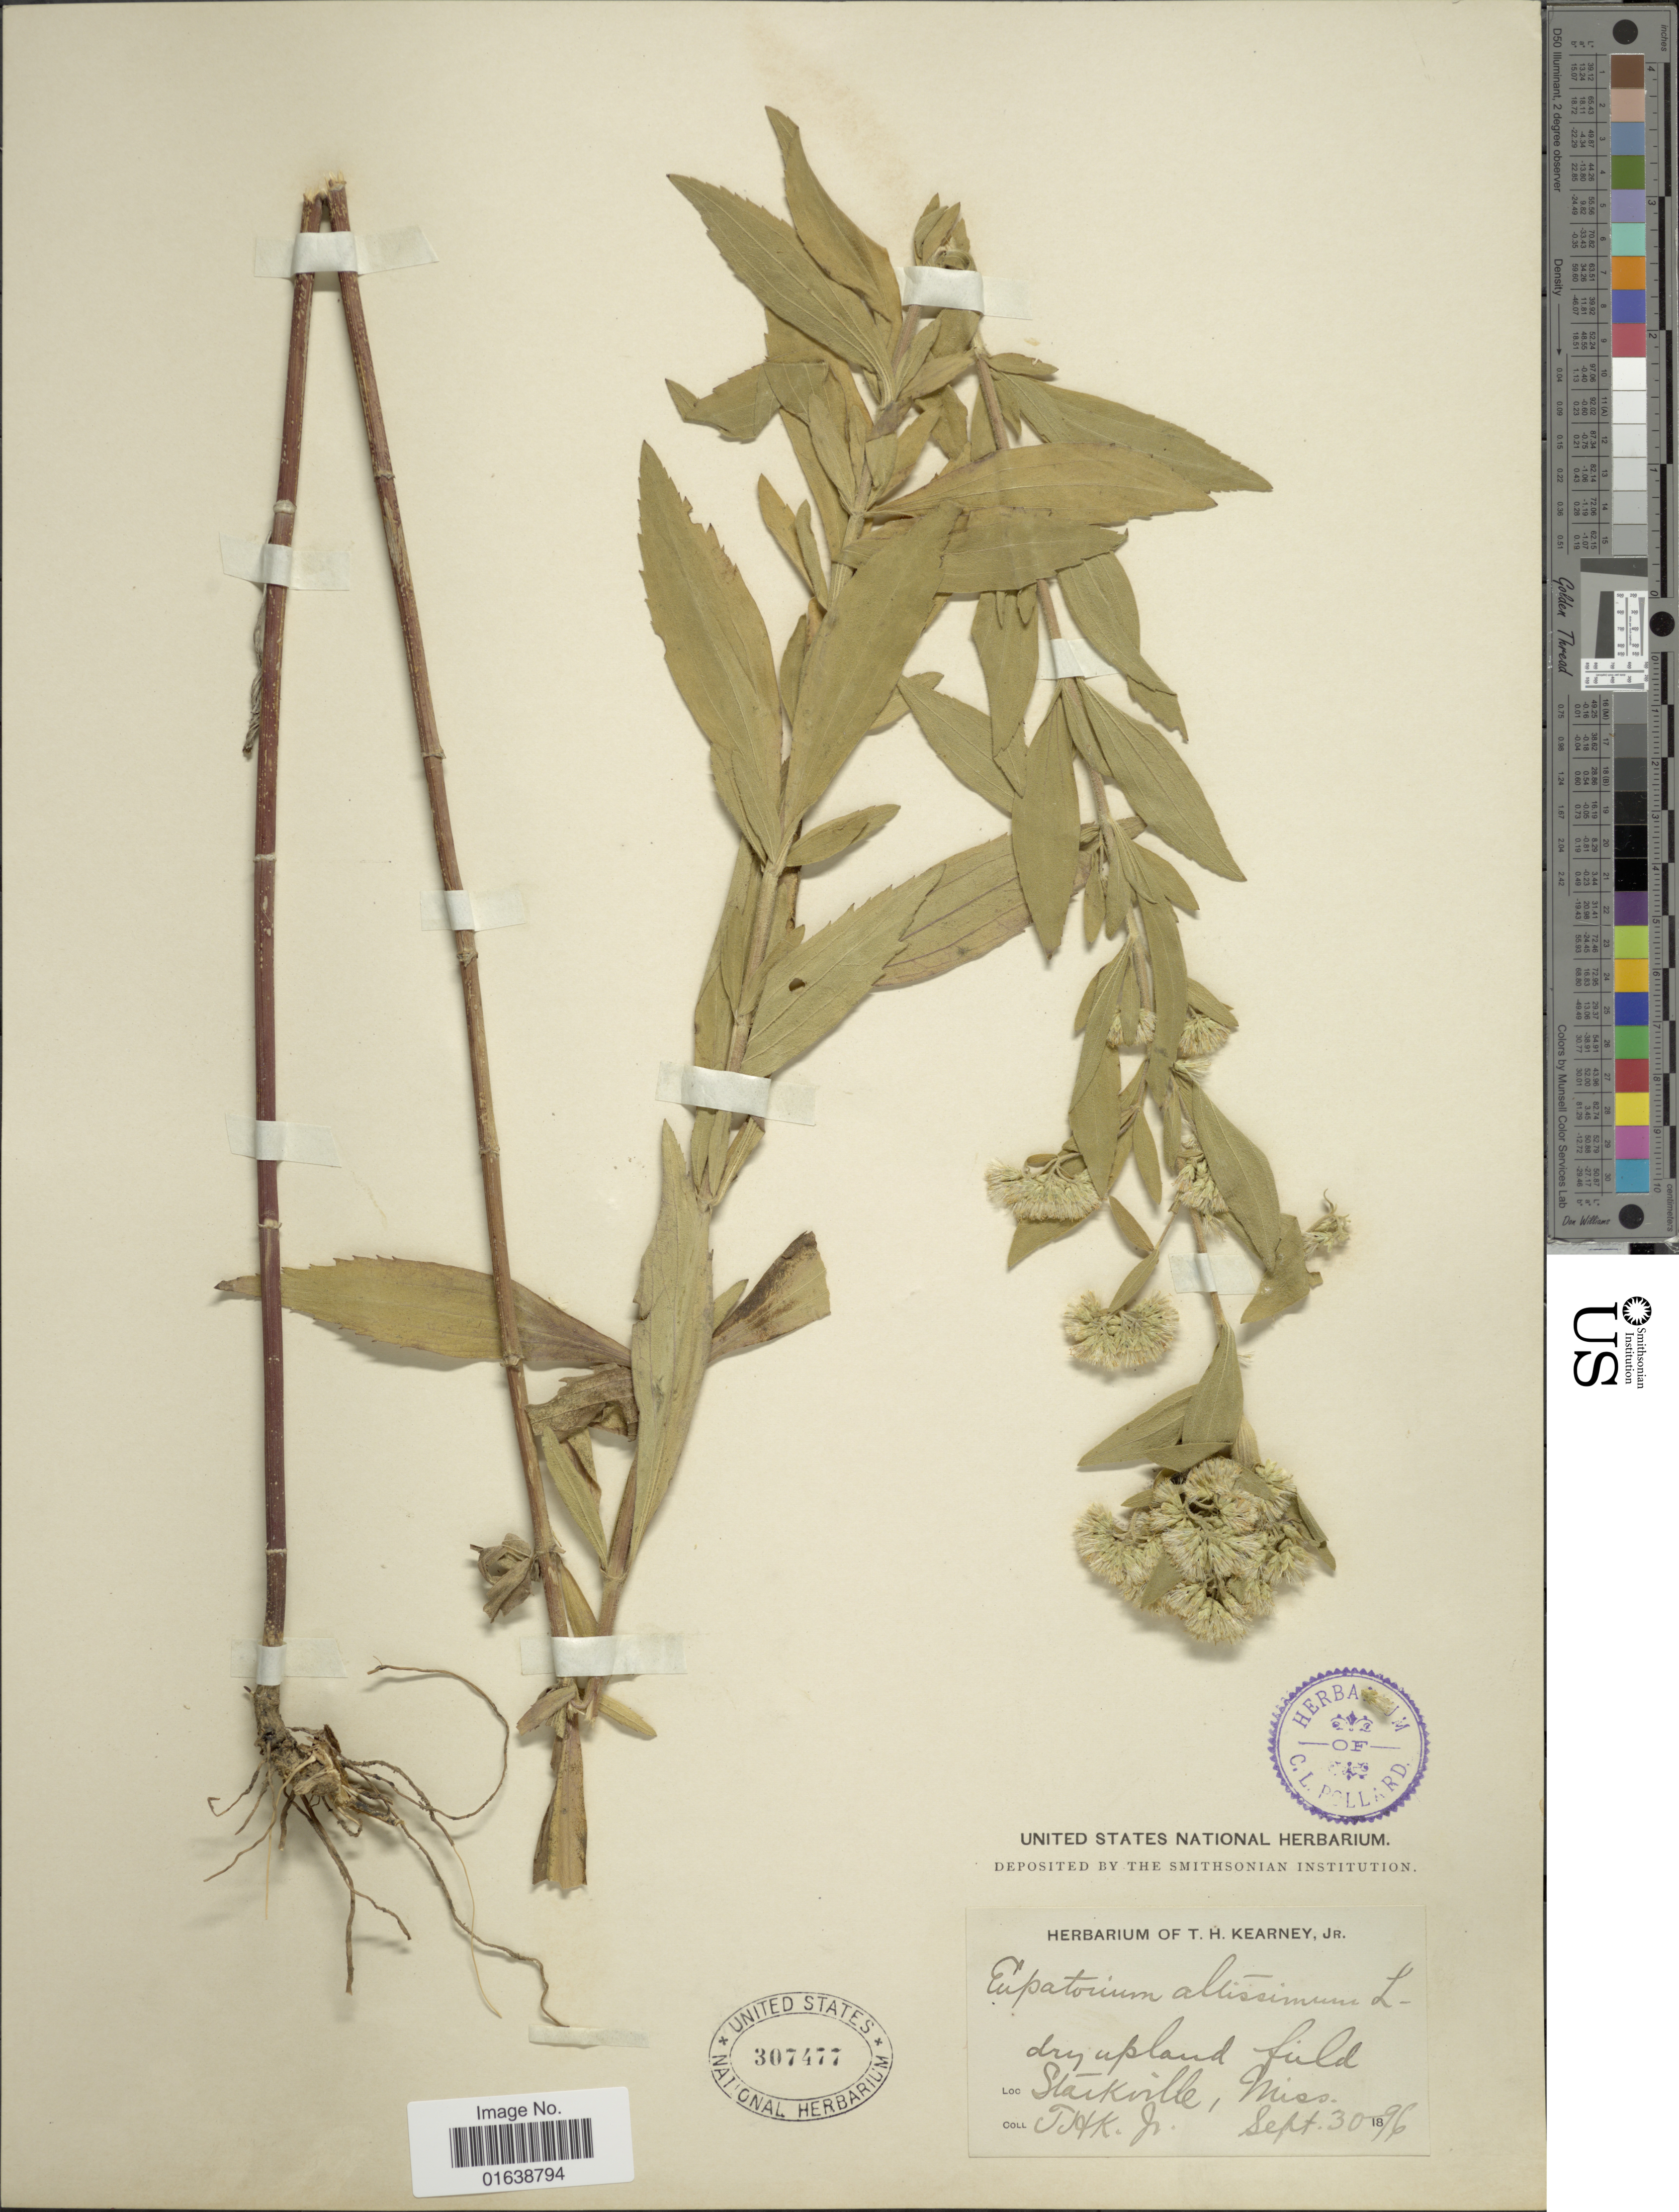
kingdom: Plantae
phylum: Tracheophyta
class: Magnoliopsida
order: Asterales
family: Asteraceae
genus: Eupatorium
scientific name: Eupatorium altissimum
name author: L.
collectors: T. H. Kearney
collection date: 1896-09-30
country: United States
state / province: Mississippi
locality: Starkville, Miss. dry upland field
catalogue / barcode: US 307477